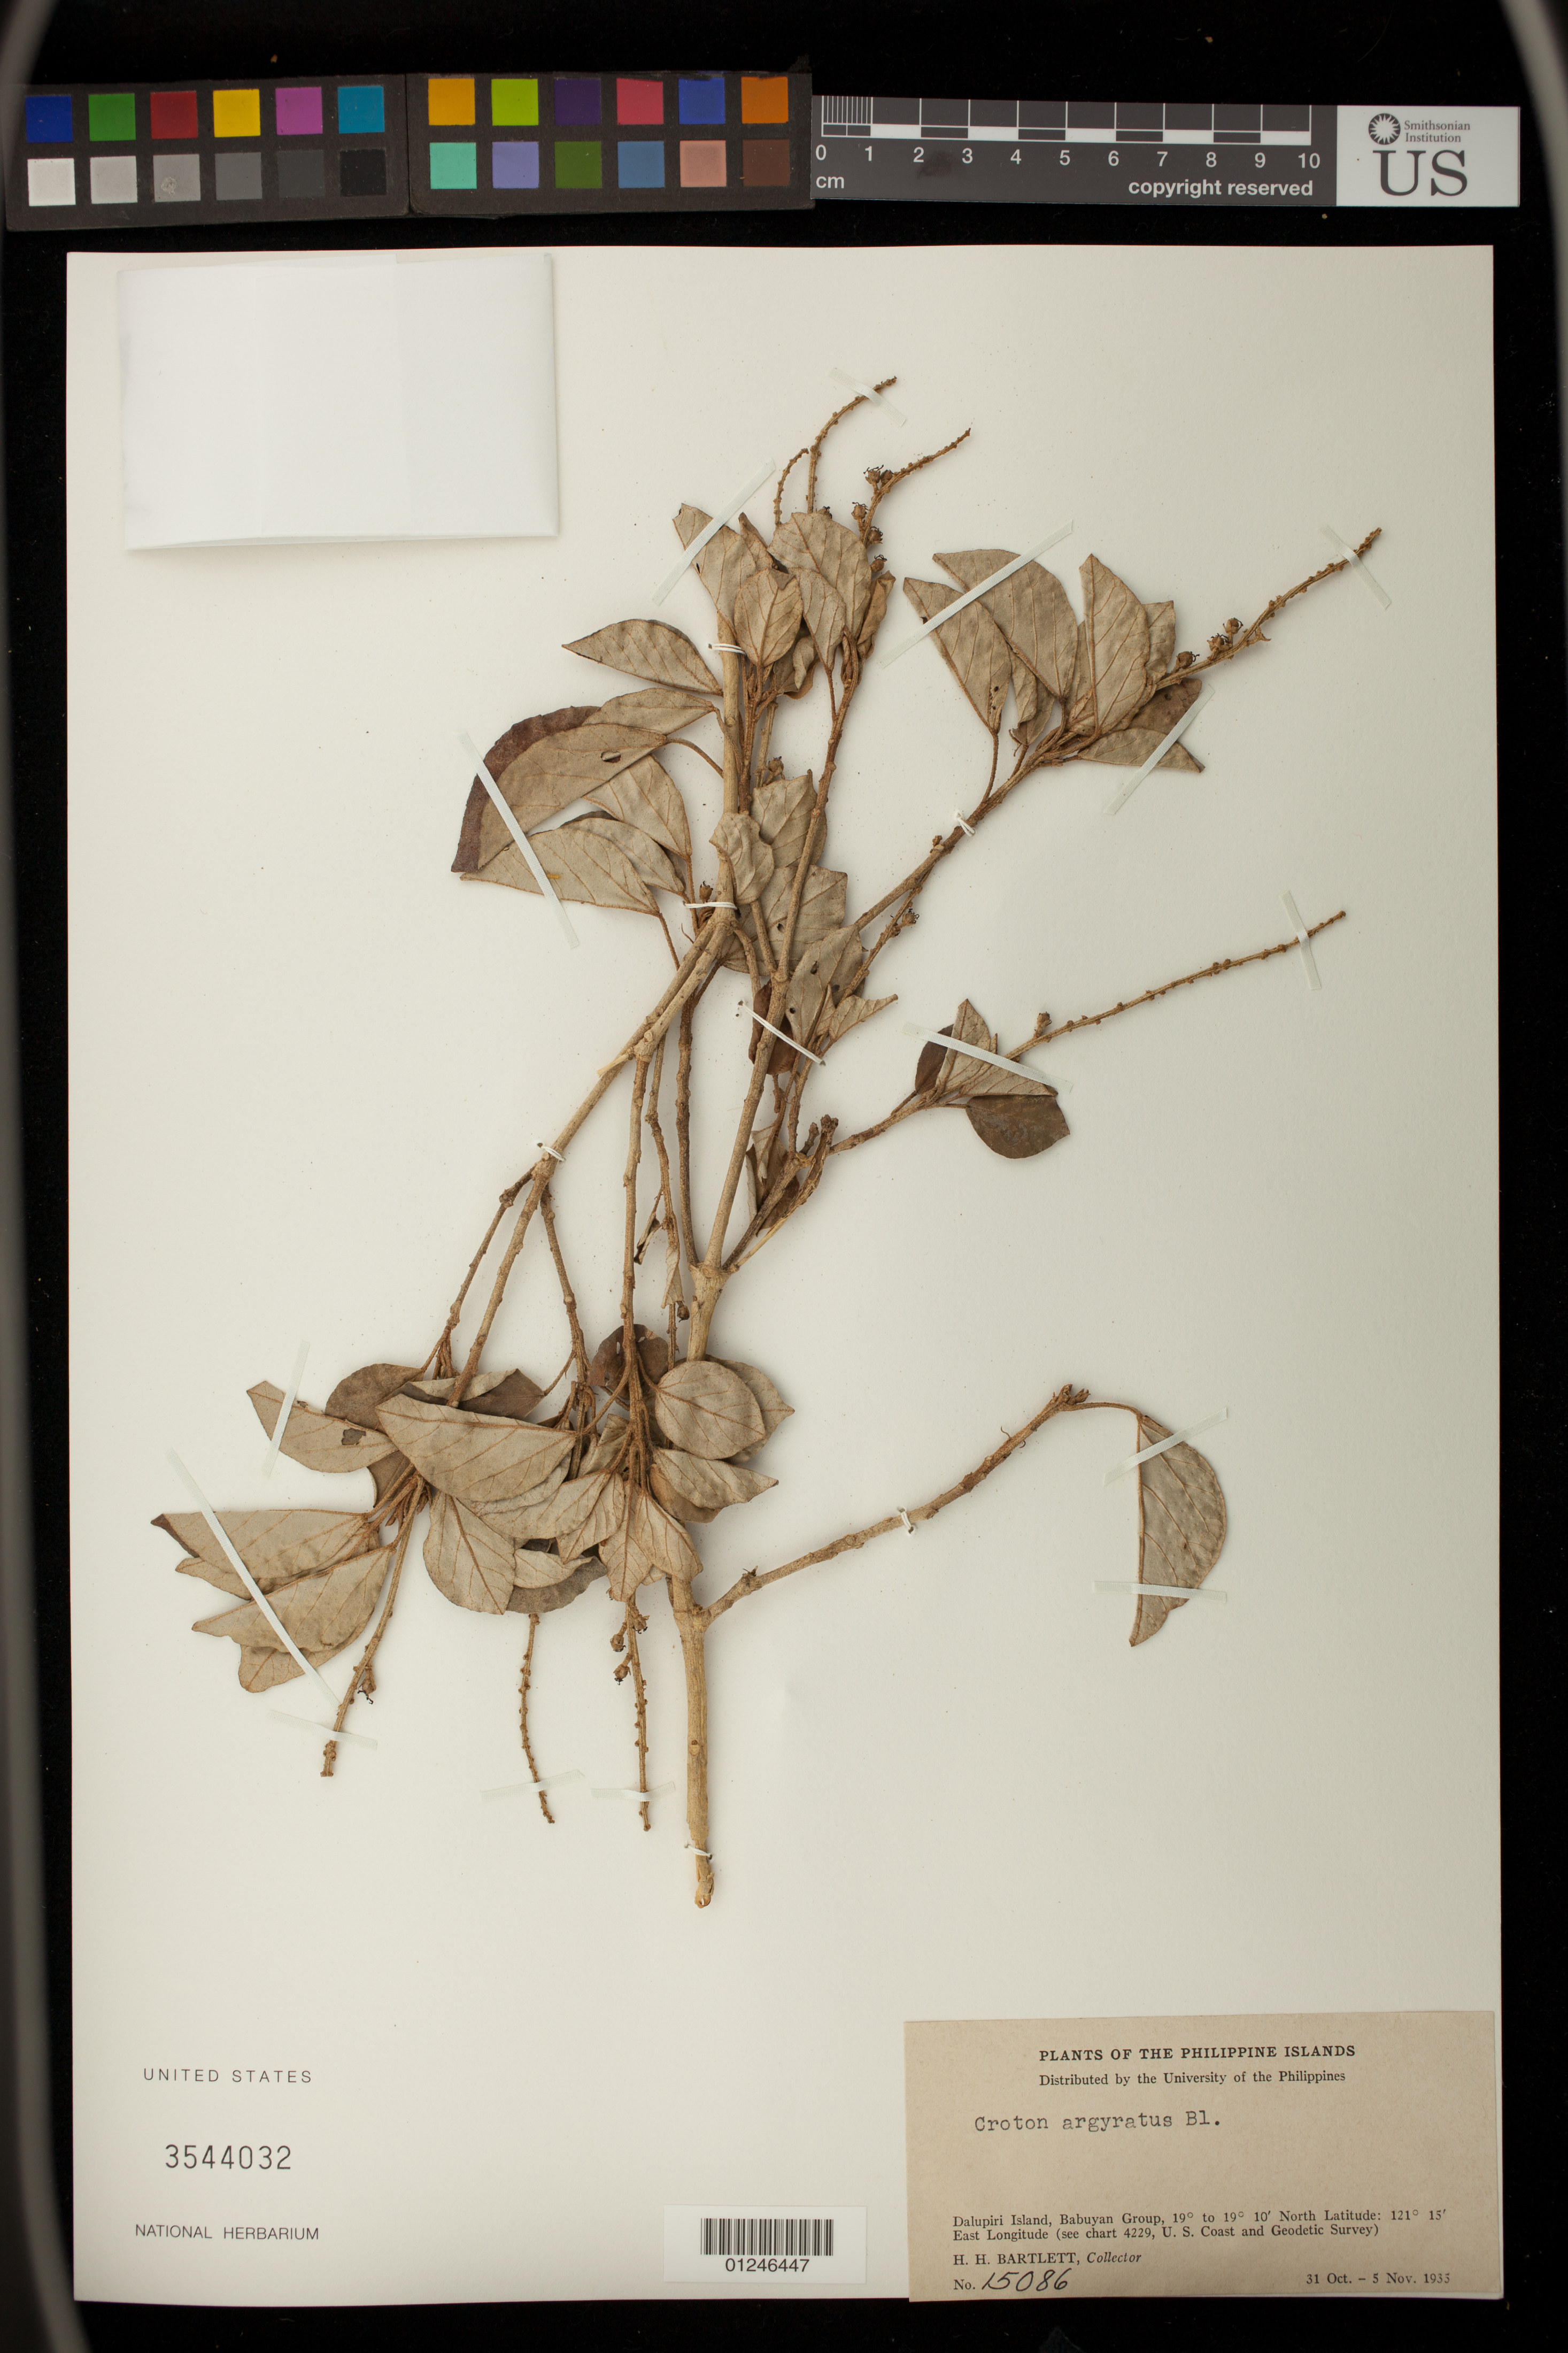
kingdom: Plantae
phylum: Tracheophyta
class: Magnoliopsida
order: Malpighiales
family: Euphorbiaceae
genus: Croton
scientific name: Croton argyratus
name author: Blume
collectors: H. H. Bartlett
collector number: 15086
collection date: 1935-10-31/1935-11-05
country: Philippines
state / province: Eastern Visayas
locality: Dalupiri Island, Babuyan Group (see chart 4229 U.S Coast and Geodetic Survey)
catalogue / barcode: US 3544032